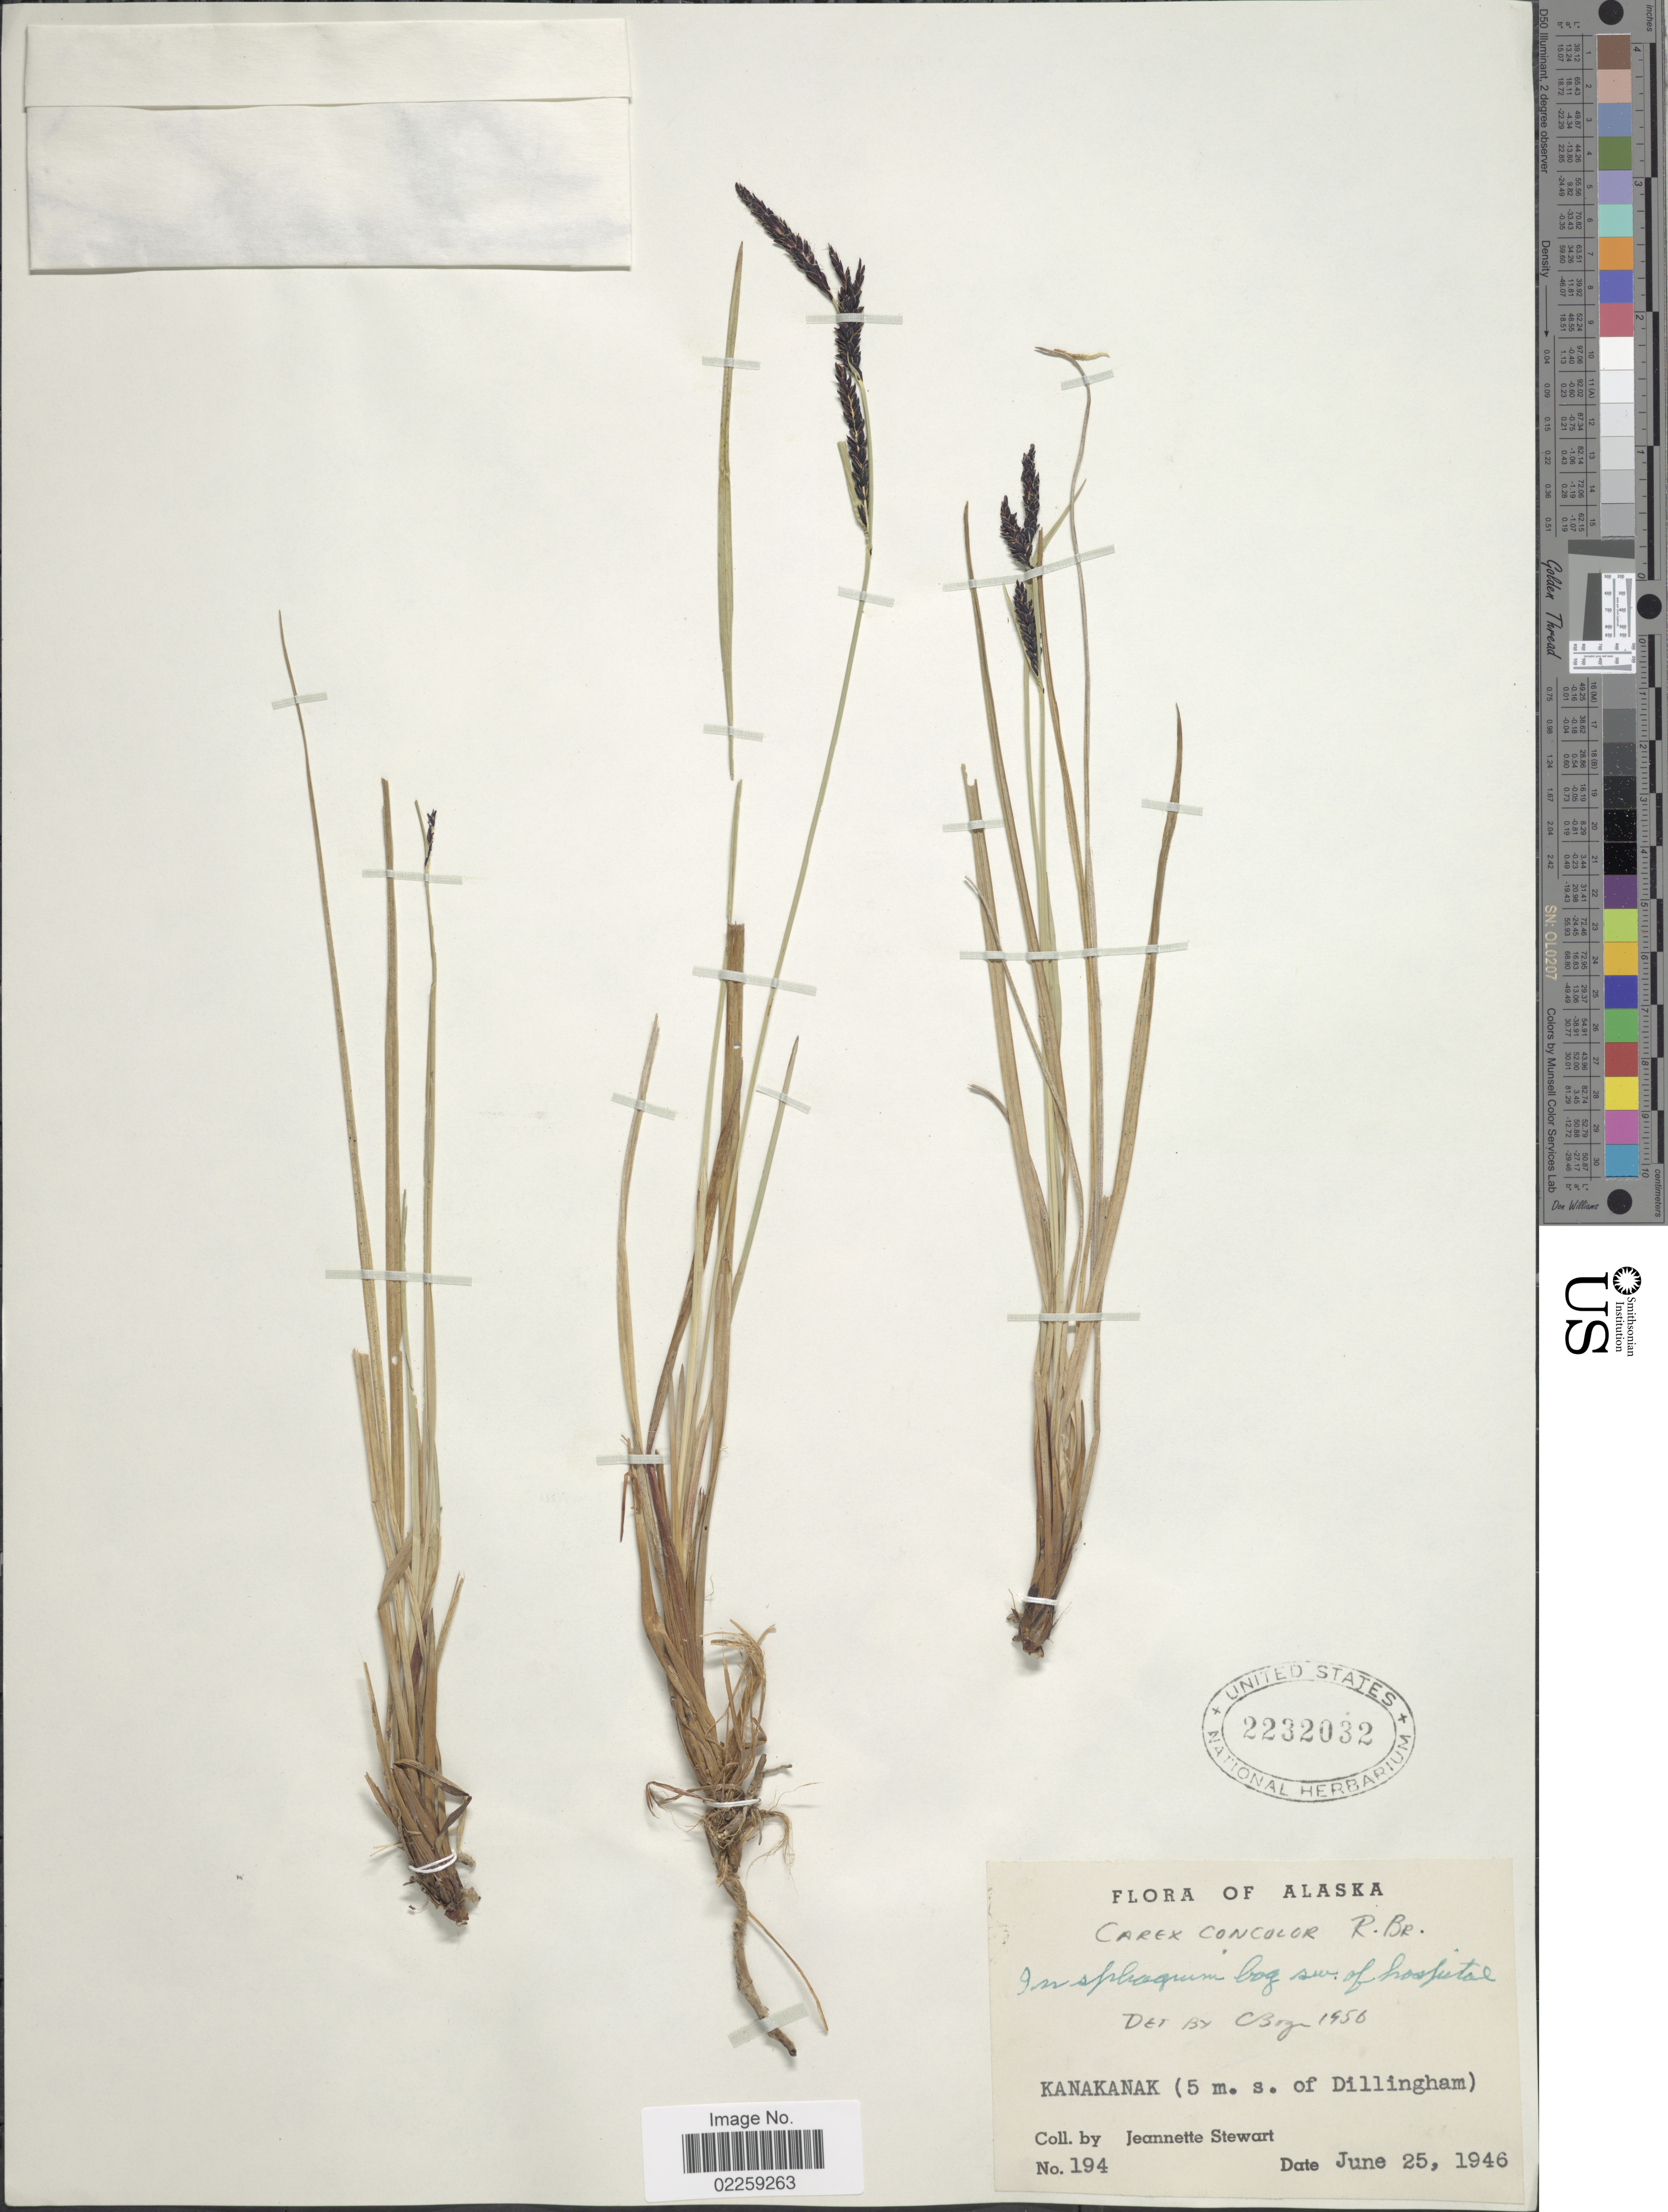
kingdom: Plantae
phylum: Tracheophyta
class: Liliopsida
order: Poales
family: Cyperaceae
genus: Carex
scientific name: Carex bigelowii subsp. lugens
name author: (Holm) T.V. Egorova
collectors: J. Stewart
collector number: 194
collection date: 1946-06-25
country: United States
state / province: Alaska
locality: Kanakanak (5 m. s. of Dillingham)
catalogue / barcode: US 2232032